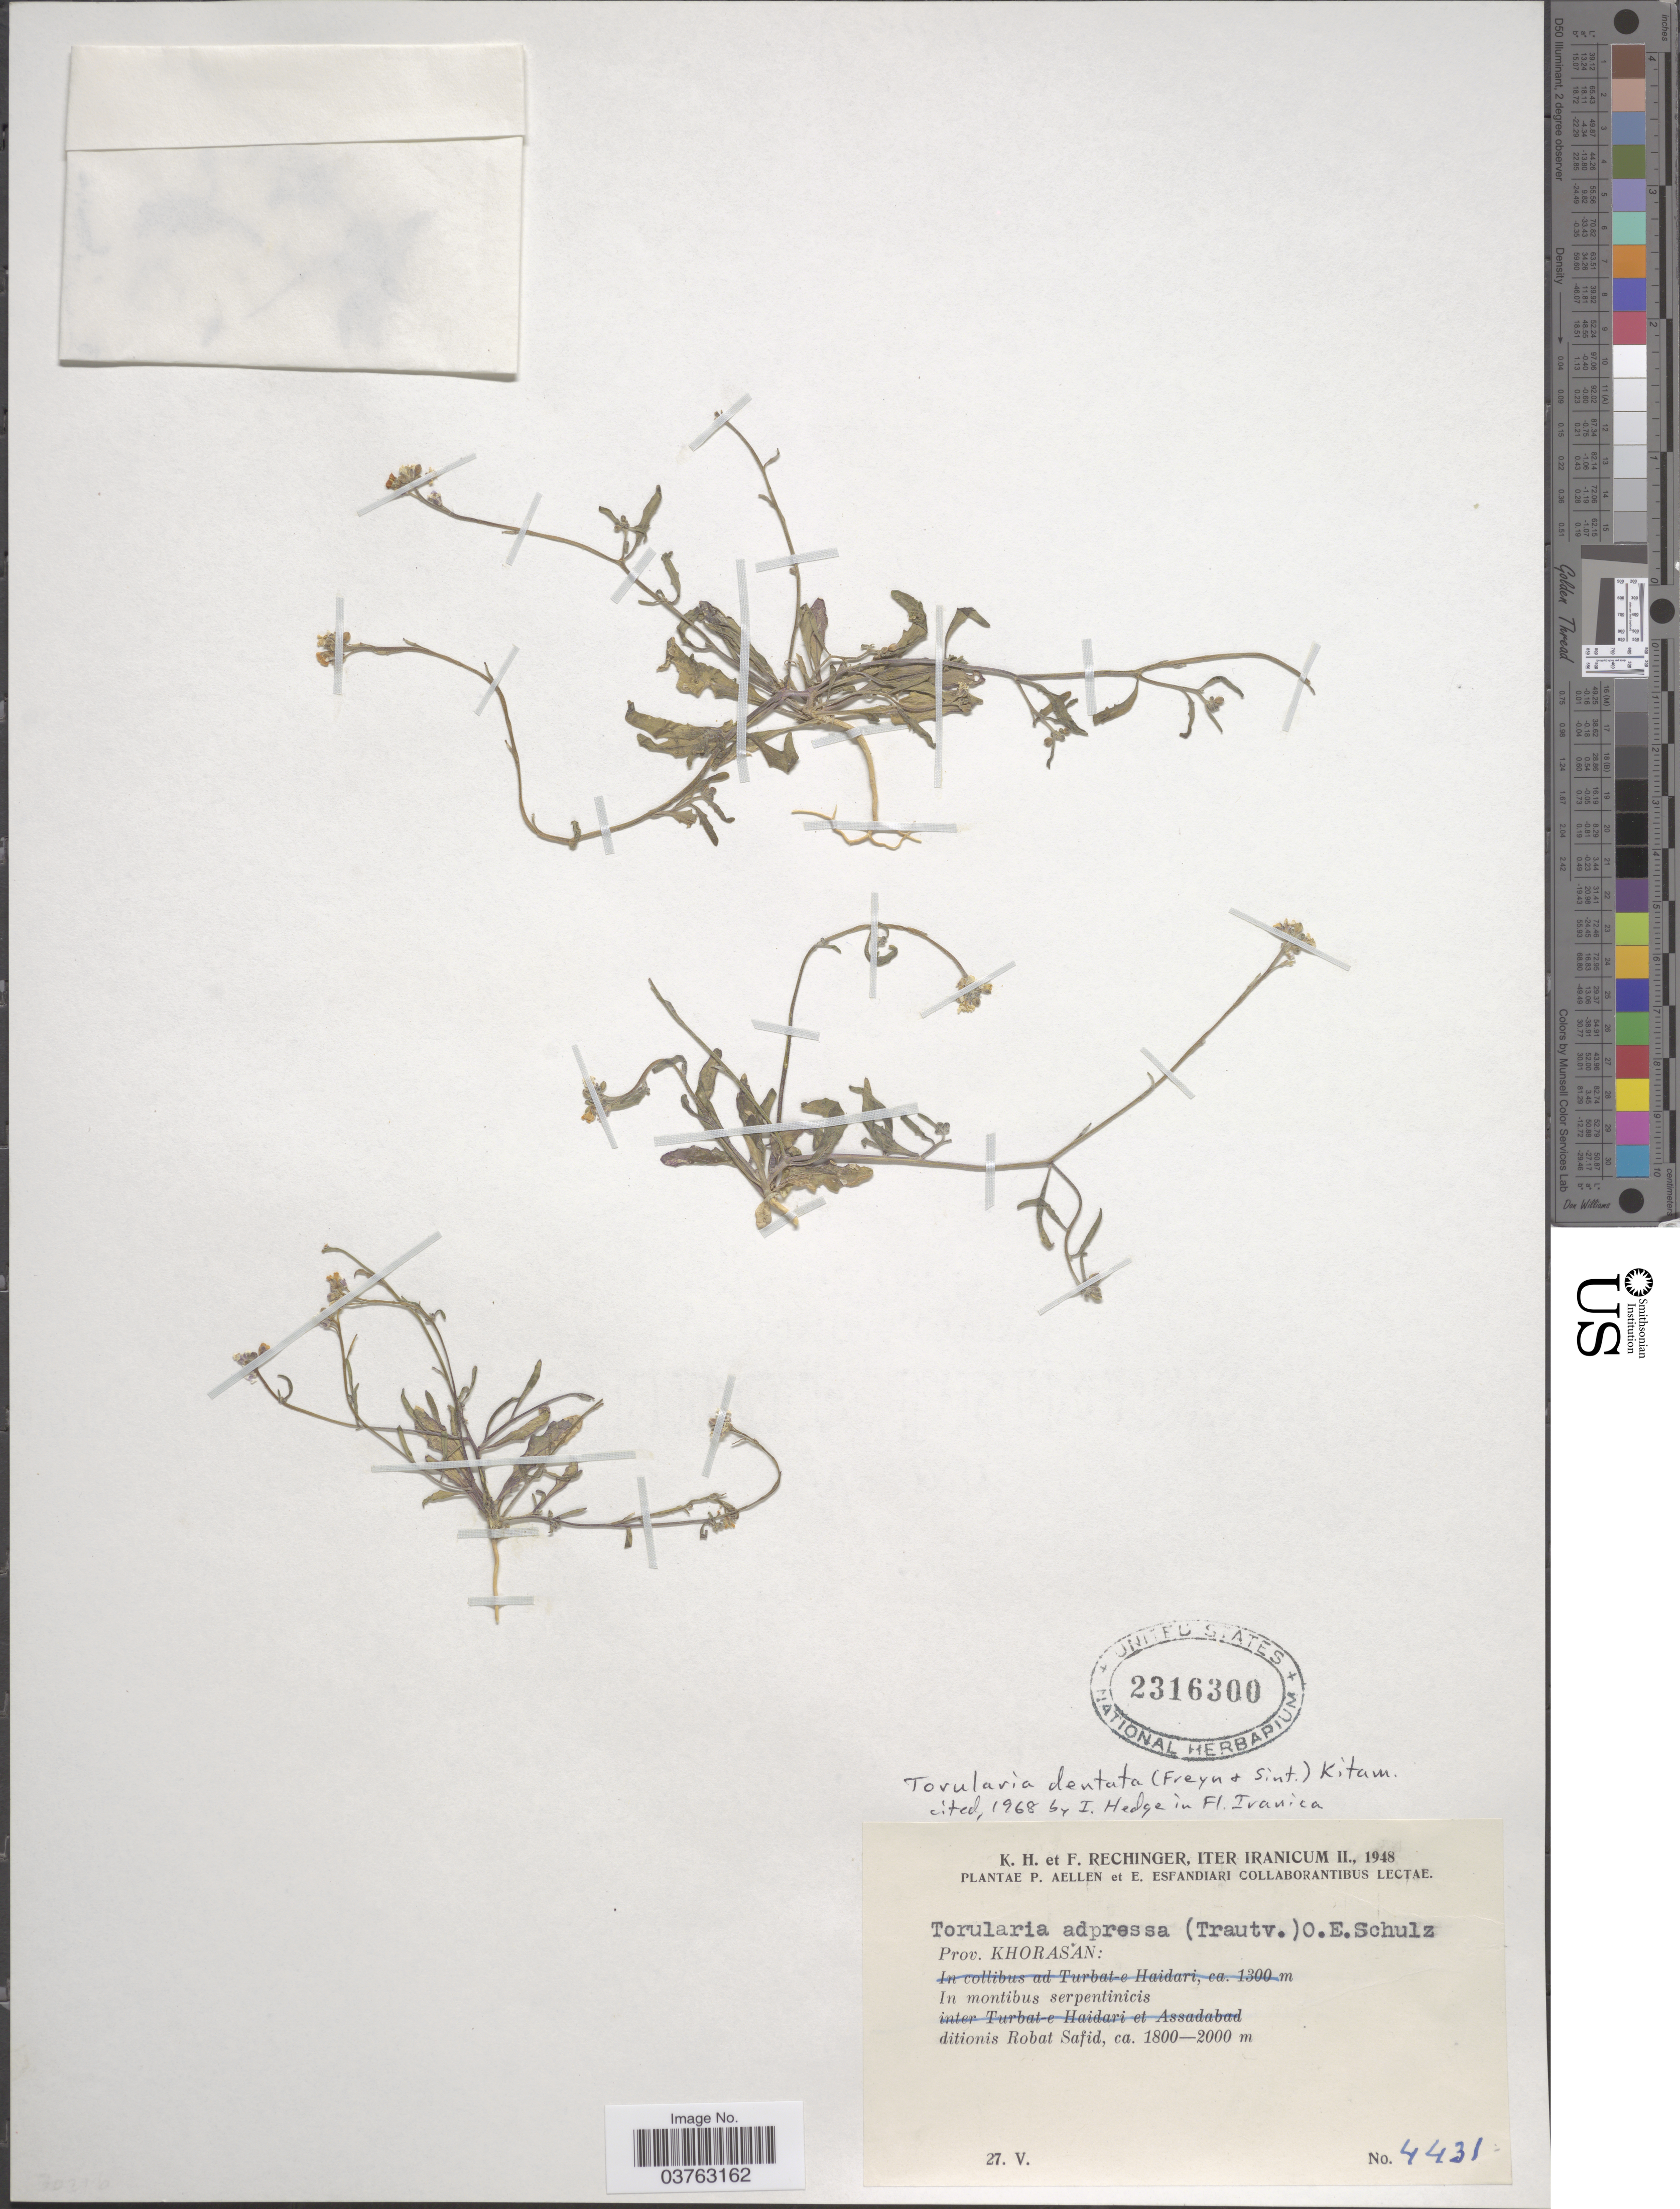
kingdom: Plantae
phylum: Tracheophyta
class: Magnoliopsida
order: Brassicales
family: Brassicaceae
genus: Neotorularia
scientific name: Neotorularia dentata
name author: (Freyn & Sint.) Hedge & J. Léonard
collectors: K. H. Rechinger & F. Rechinger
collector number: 4431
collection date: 1948-05-27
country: Iran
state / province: Khorasan [obsolete]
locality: In montibus serpentinicis, ditionis Robat Safid.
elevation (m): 1800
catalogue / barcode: US 2316300